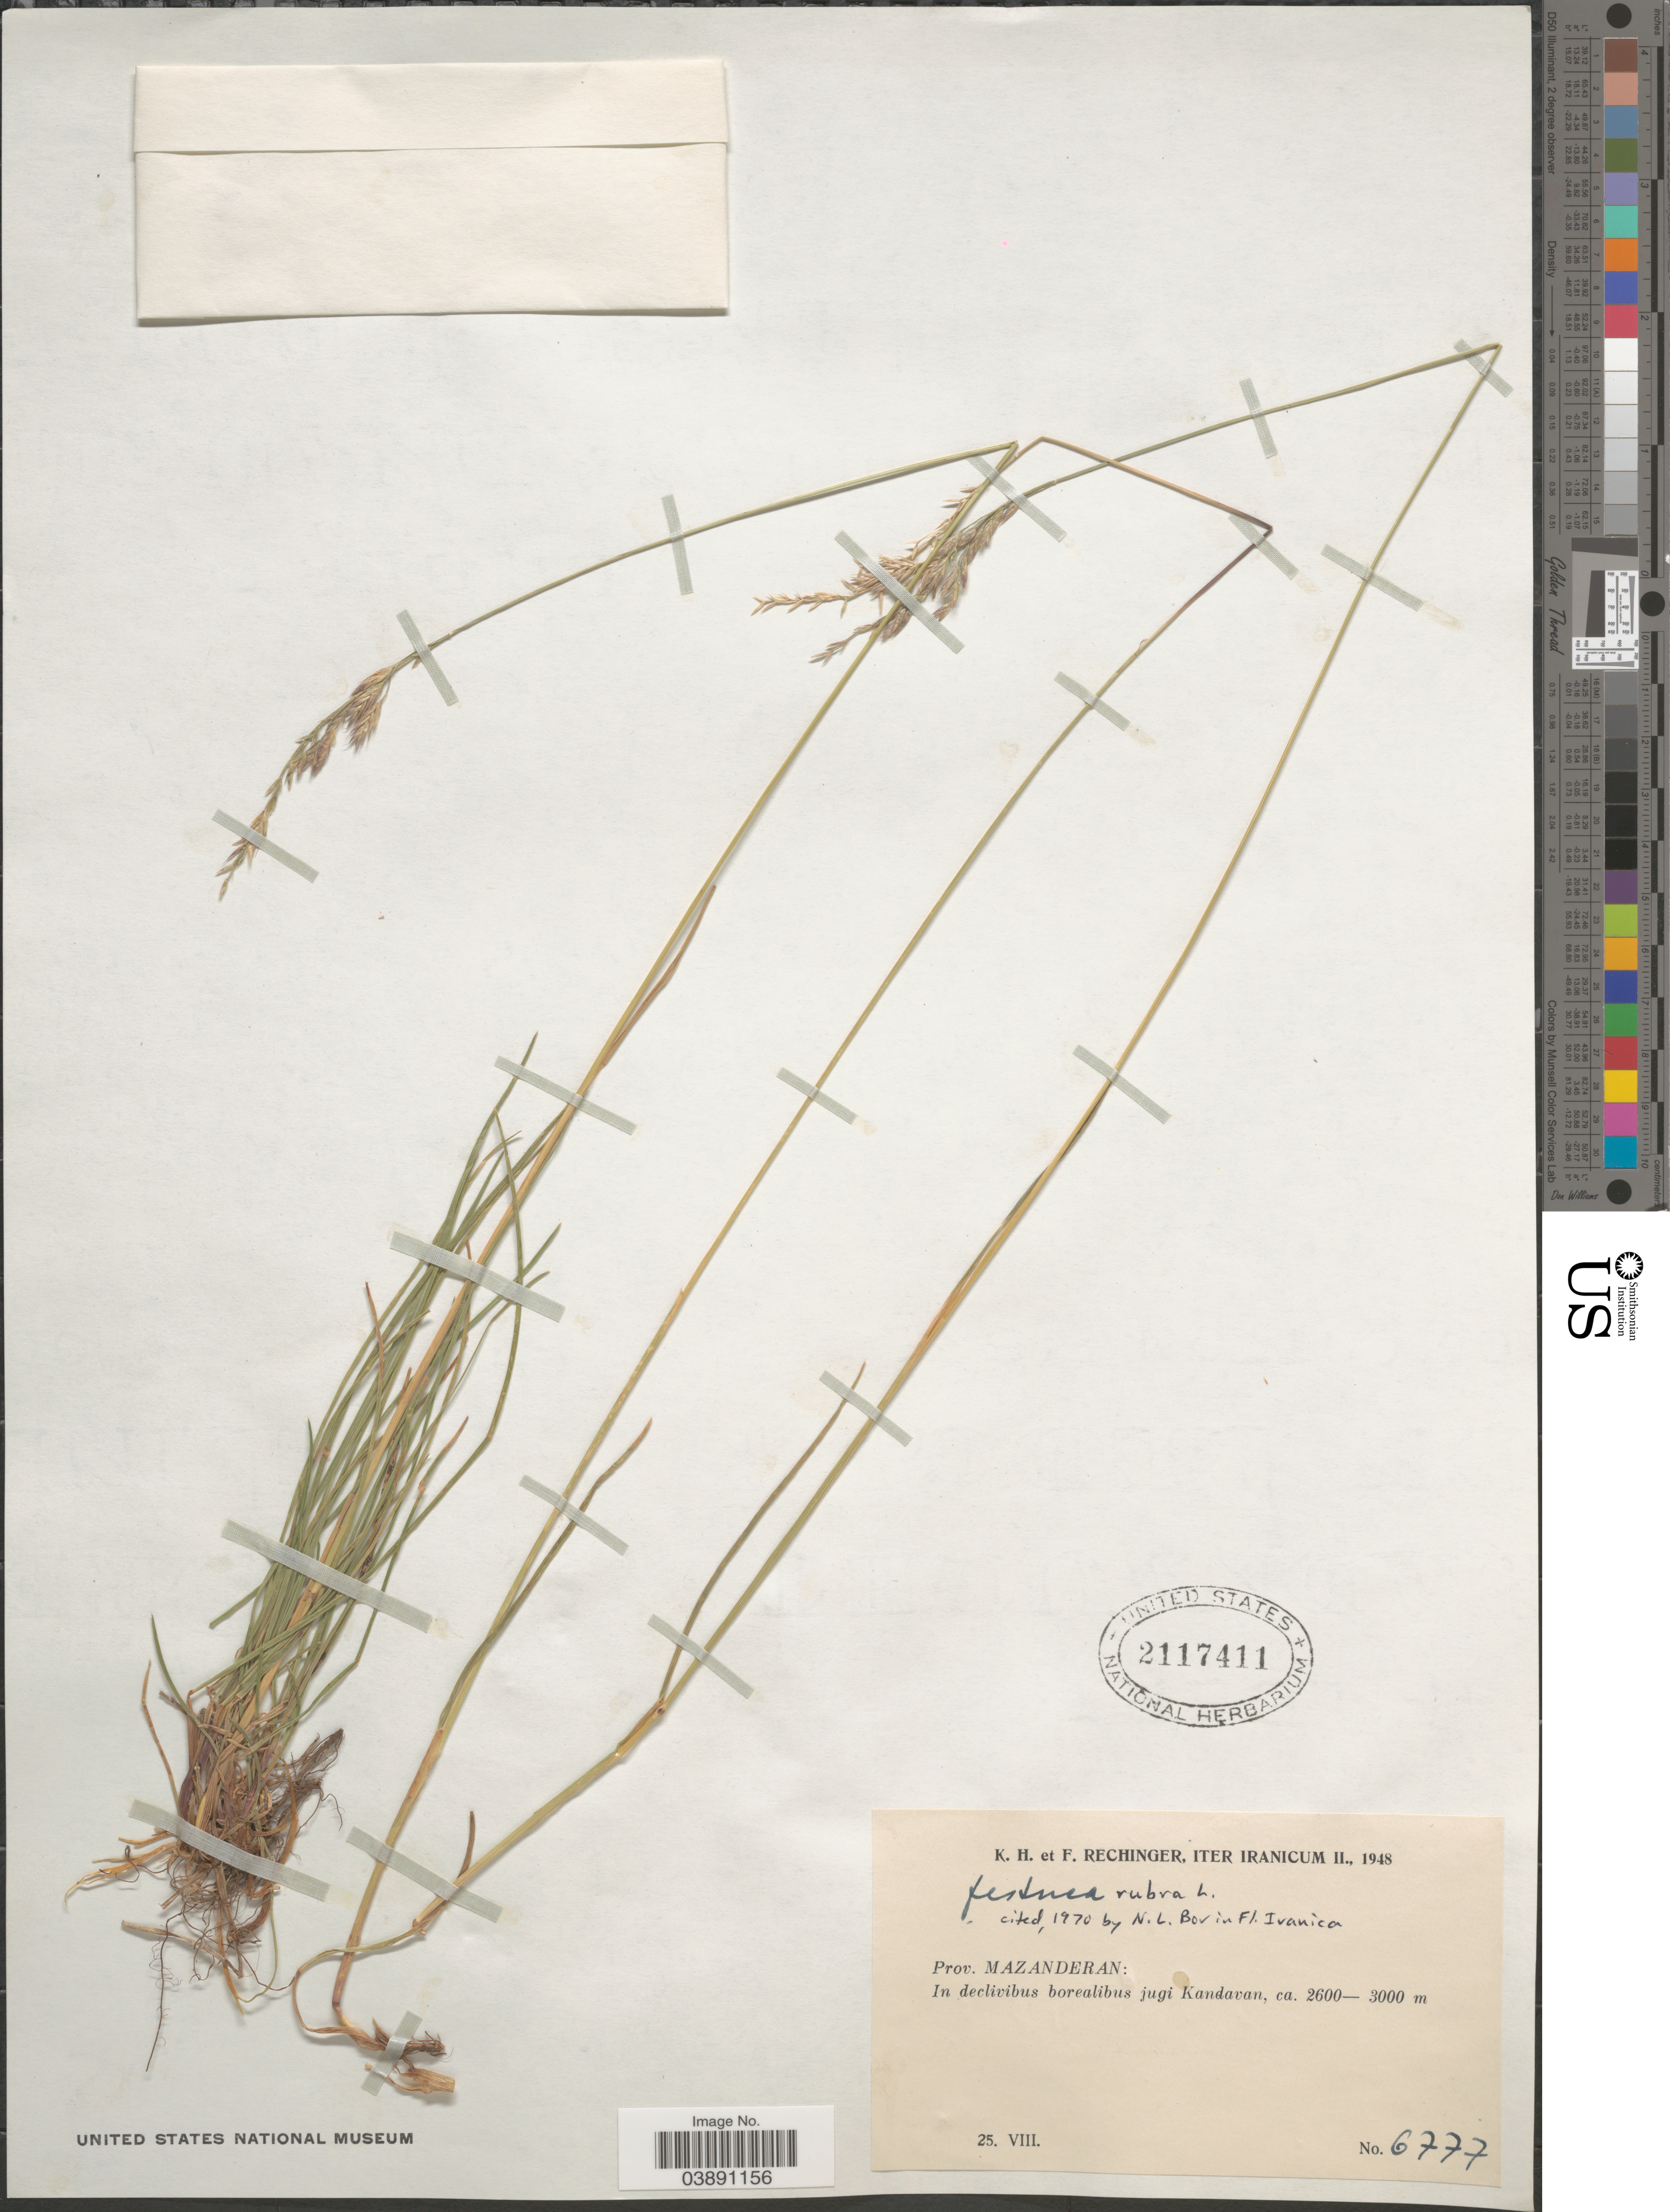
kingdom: Plantae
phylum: Tracheophyta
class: Liliopsida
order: Poales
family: Poaceae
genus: Festuca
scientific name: Festuca rubra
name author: L.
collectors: K. H. Rechinger & F. Rechinger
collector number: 6777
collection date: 1948-08-25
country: Iran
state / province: Mazandaran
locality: Prov. Mazanderan: In declivibus borealibus jugi Kandavan.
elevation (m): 2600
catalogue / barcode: US 2117411